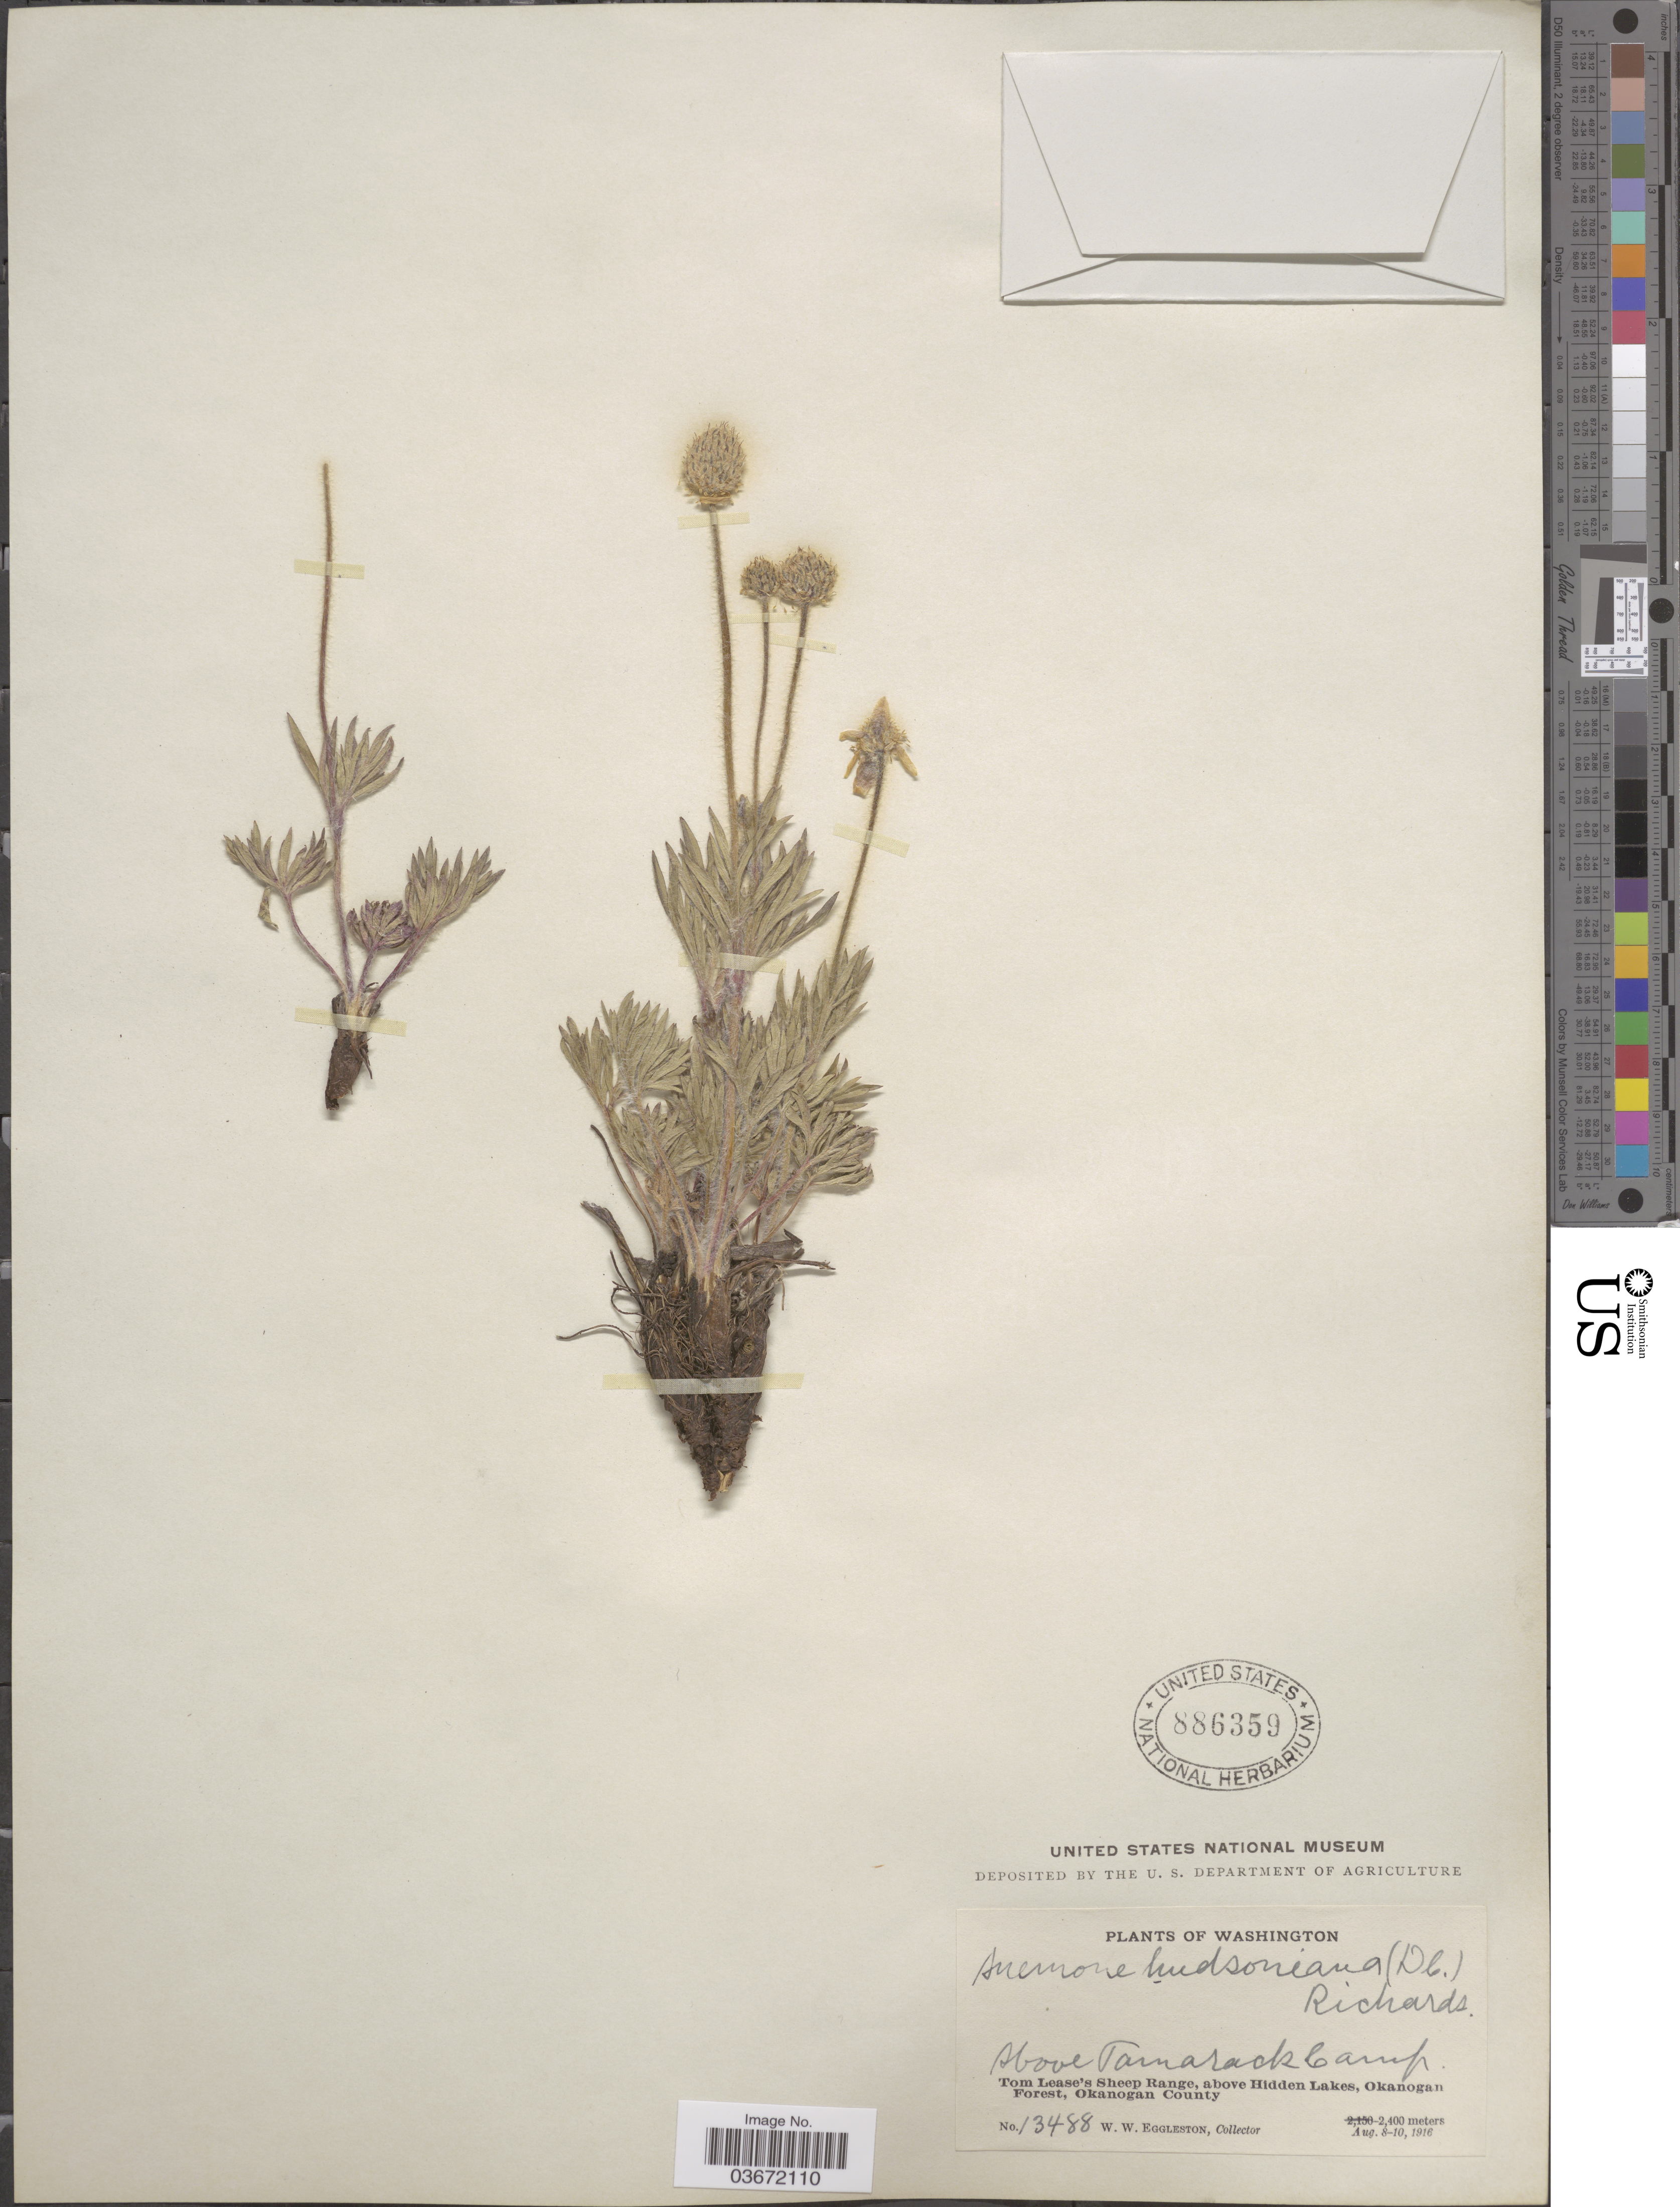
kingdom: Plantae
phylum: Tracheophyta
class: Magnoliopsida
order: Ranunculales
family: Ranunculaceae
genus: Anemone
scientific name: Anemone multifida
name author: Poir.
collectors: W. W. Eggleston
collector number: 13488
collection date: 1916-08-08/1916-08-10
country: United States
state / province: Washington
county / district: Okanogan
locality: Above Tamarack Camp. Tom Lease's Sheep Range, above Hidden Lakes, Okanogan Forest, Okanogan County.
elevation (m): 2400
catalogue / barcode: US 886359